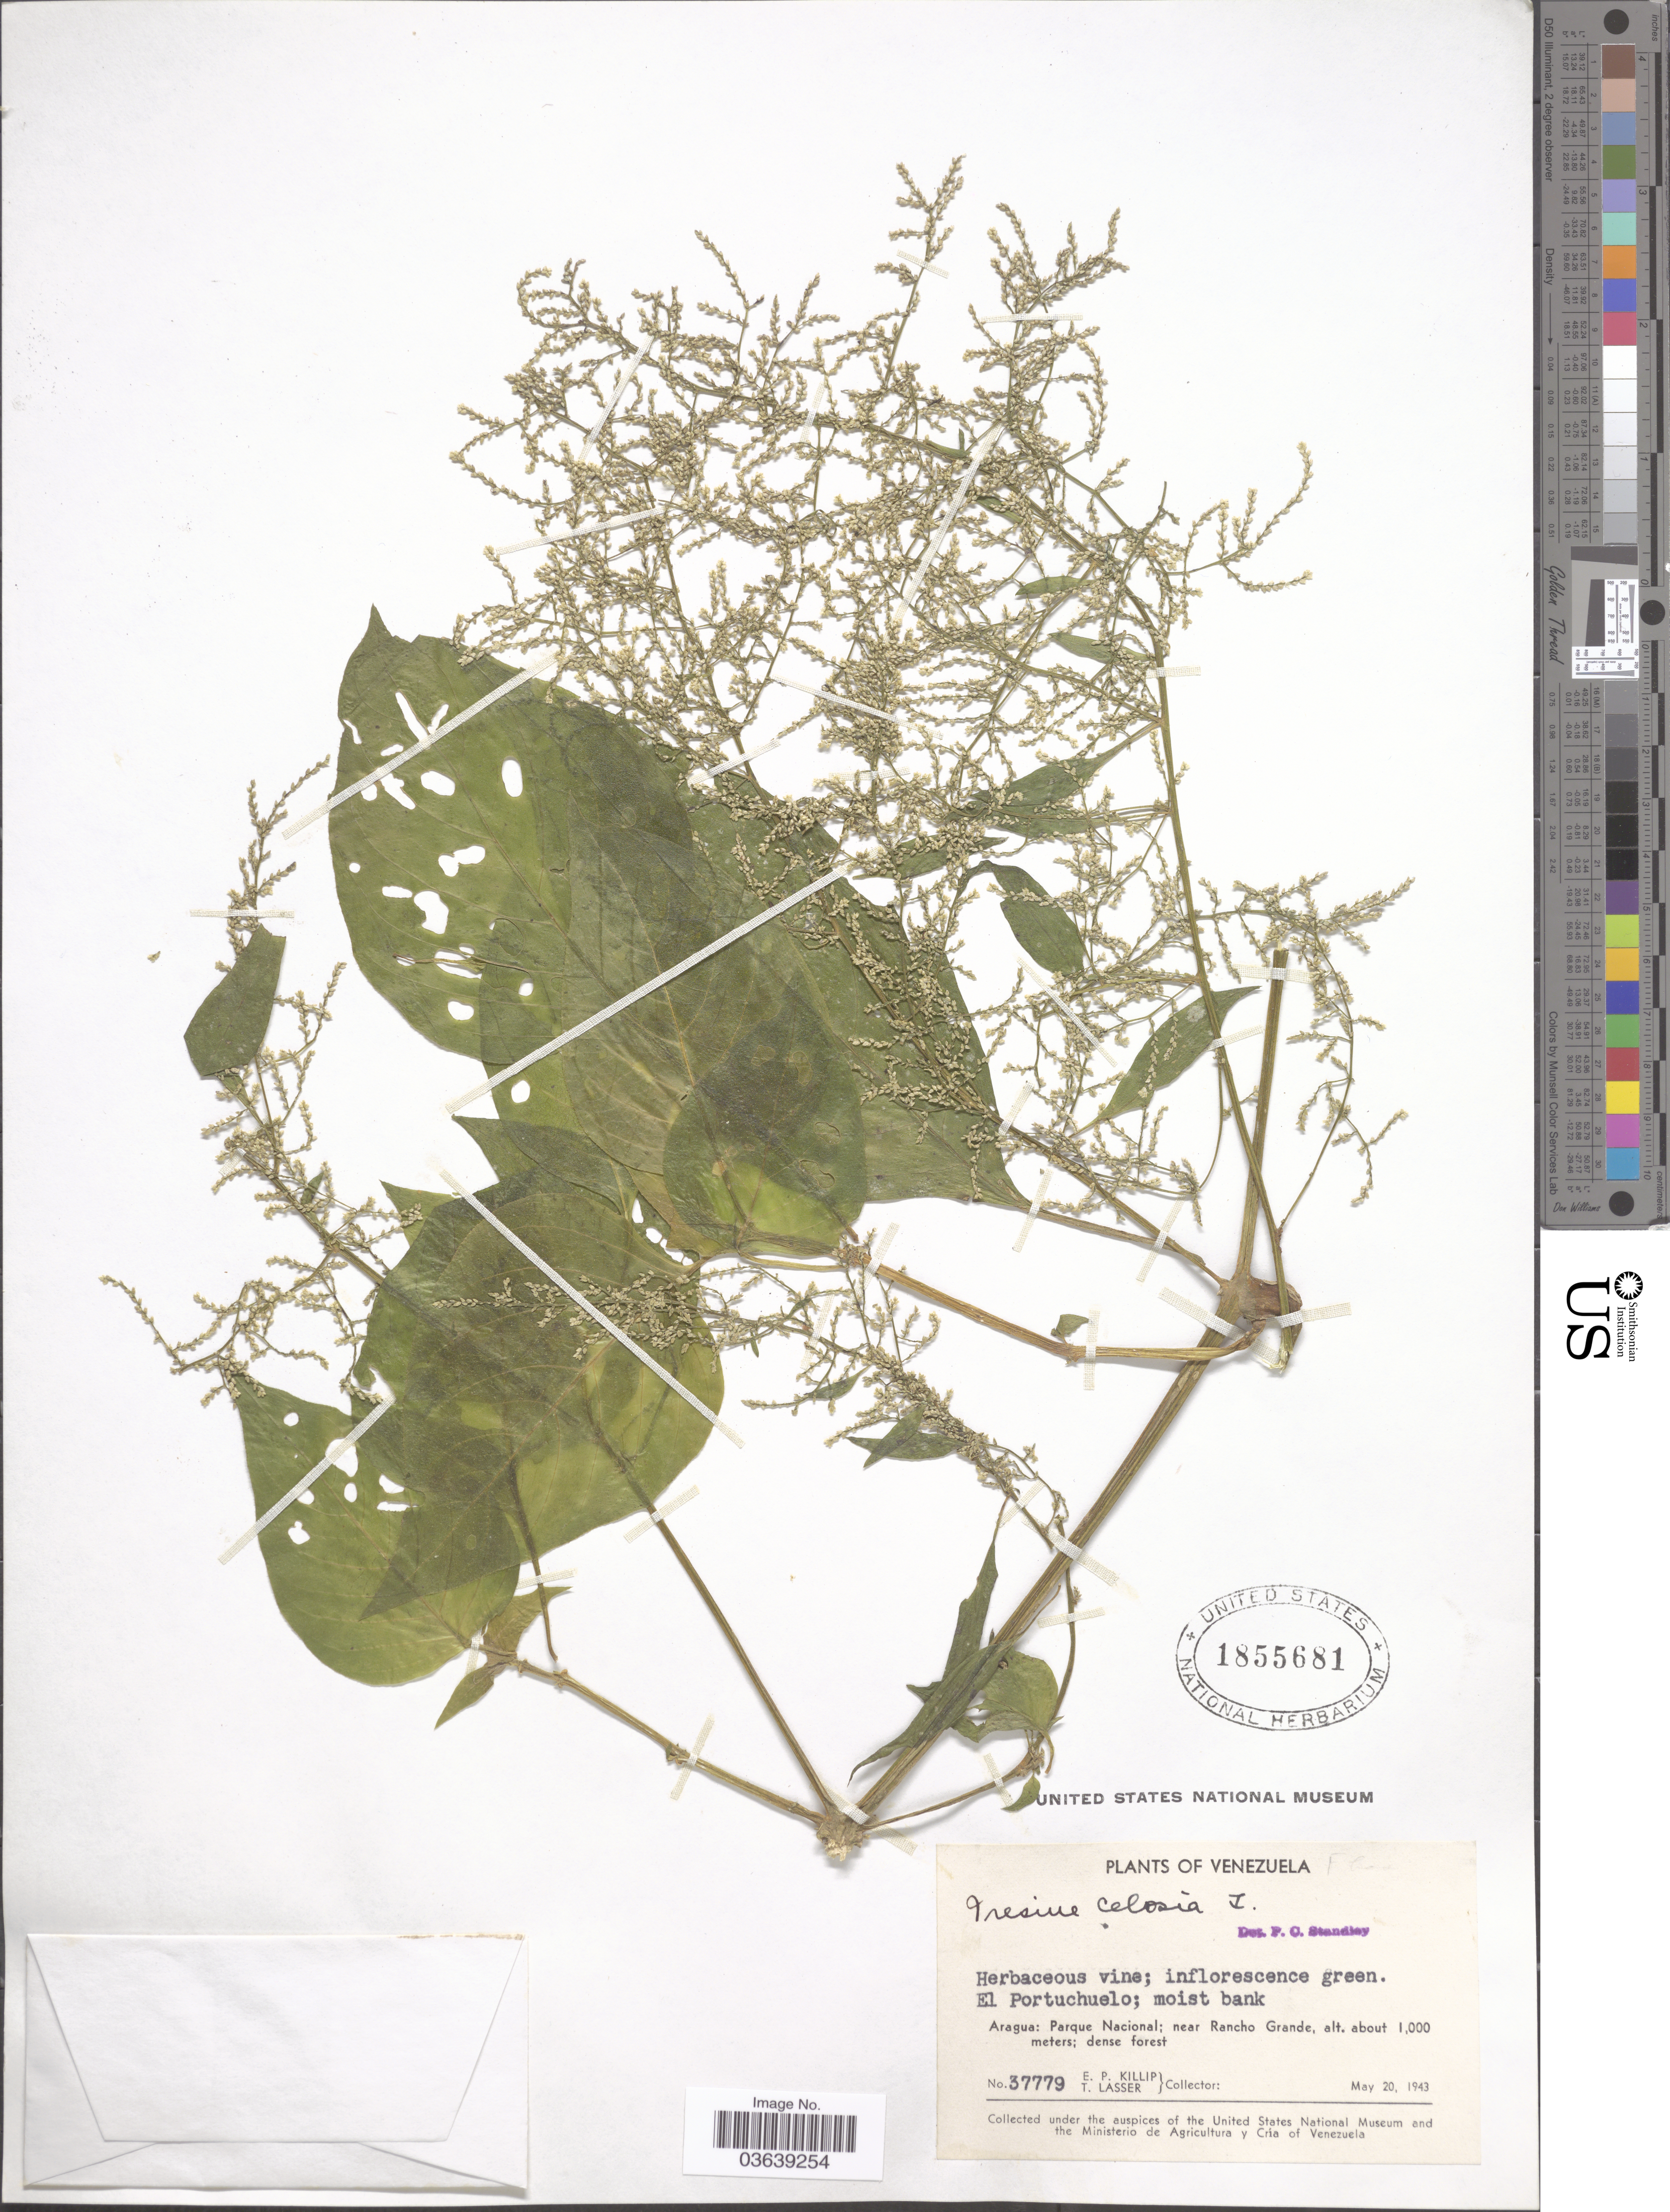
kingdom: Plantae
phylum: Tracheophyta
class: Magnoliopsida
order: Caryophyllales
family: Amaranthaceae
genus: Iresine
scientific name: Iresine celosia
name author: L.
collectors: E. P. Killip & T. Lasser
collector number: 37779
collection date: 1943-05-20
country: Venezuela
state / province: Aragua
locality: El Portuchuelo; Parque Nacional; near Rancho Grande.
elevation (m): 1000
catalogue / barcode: US 1855681